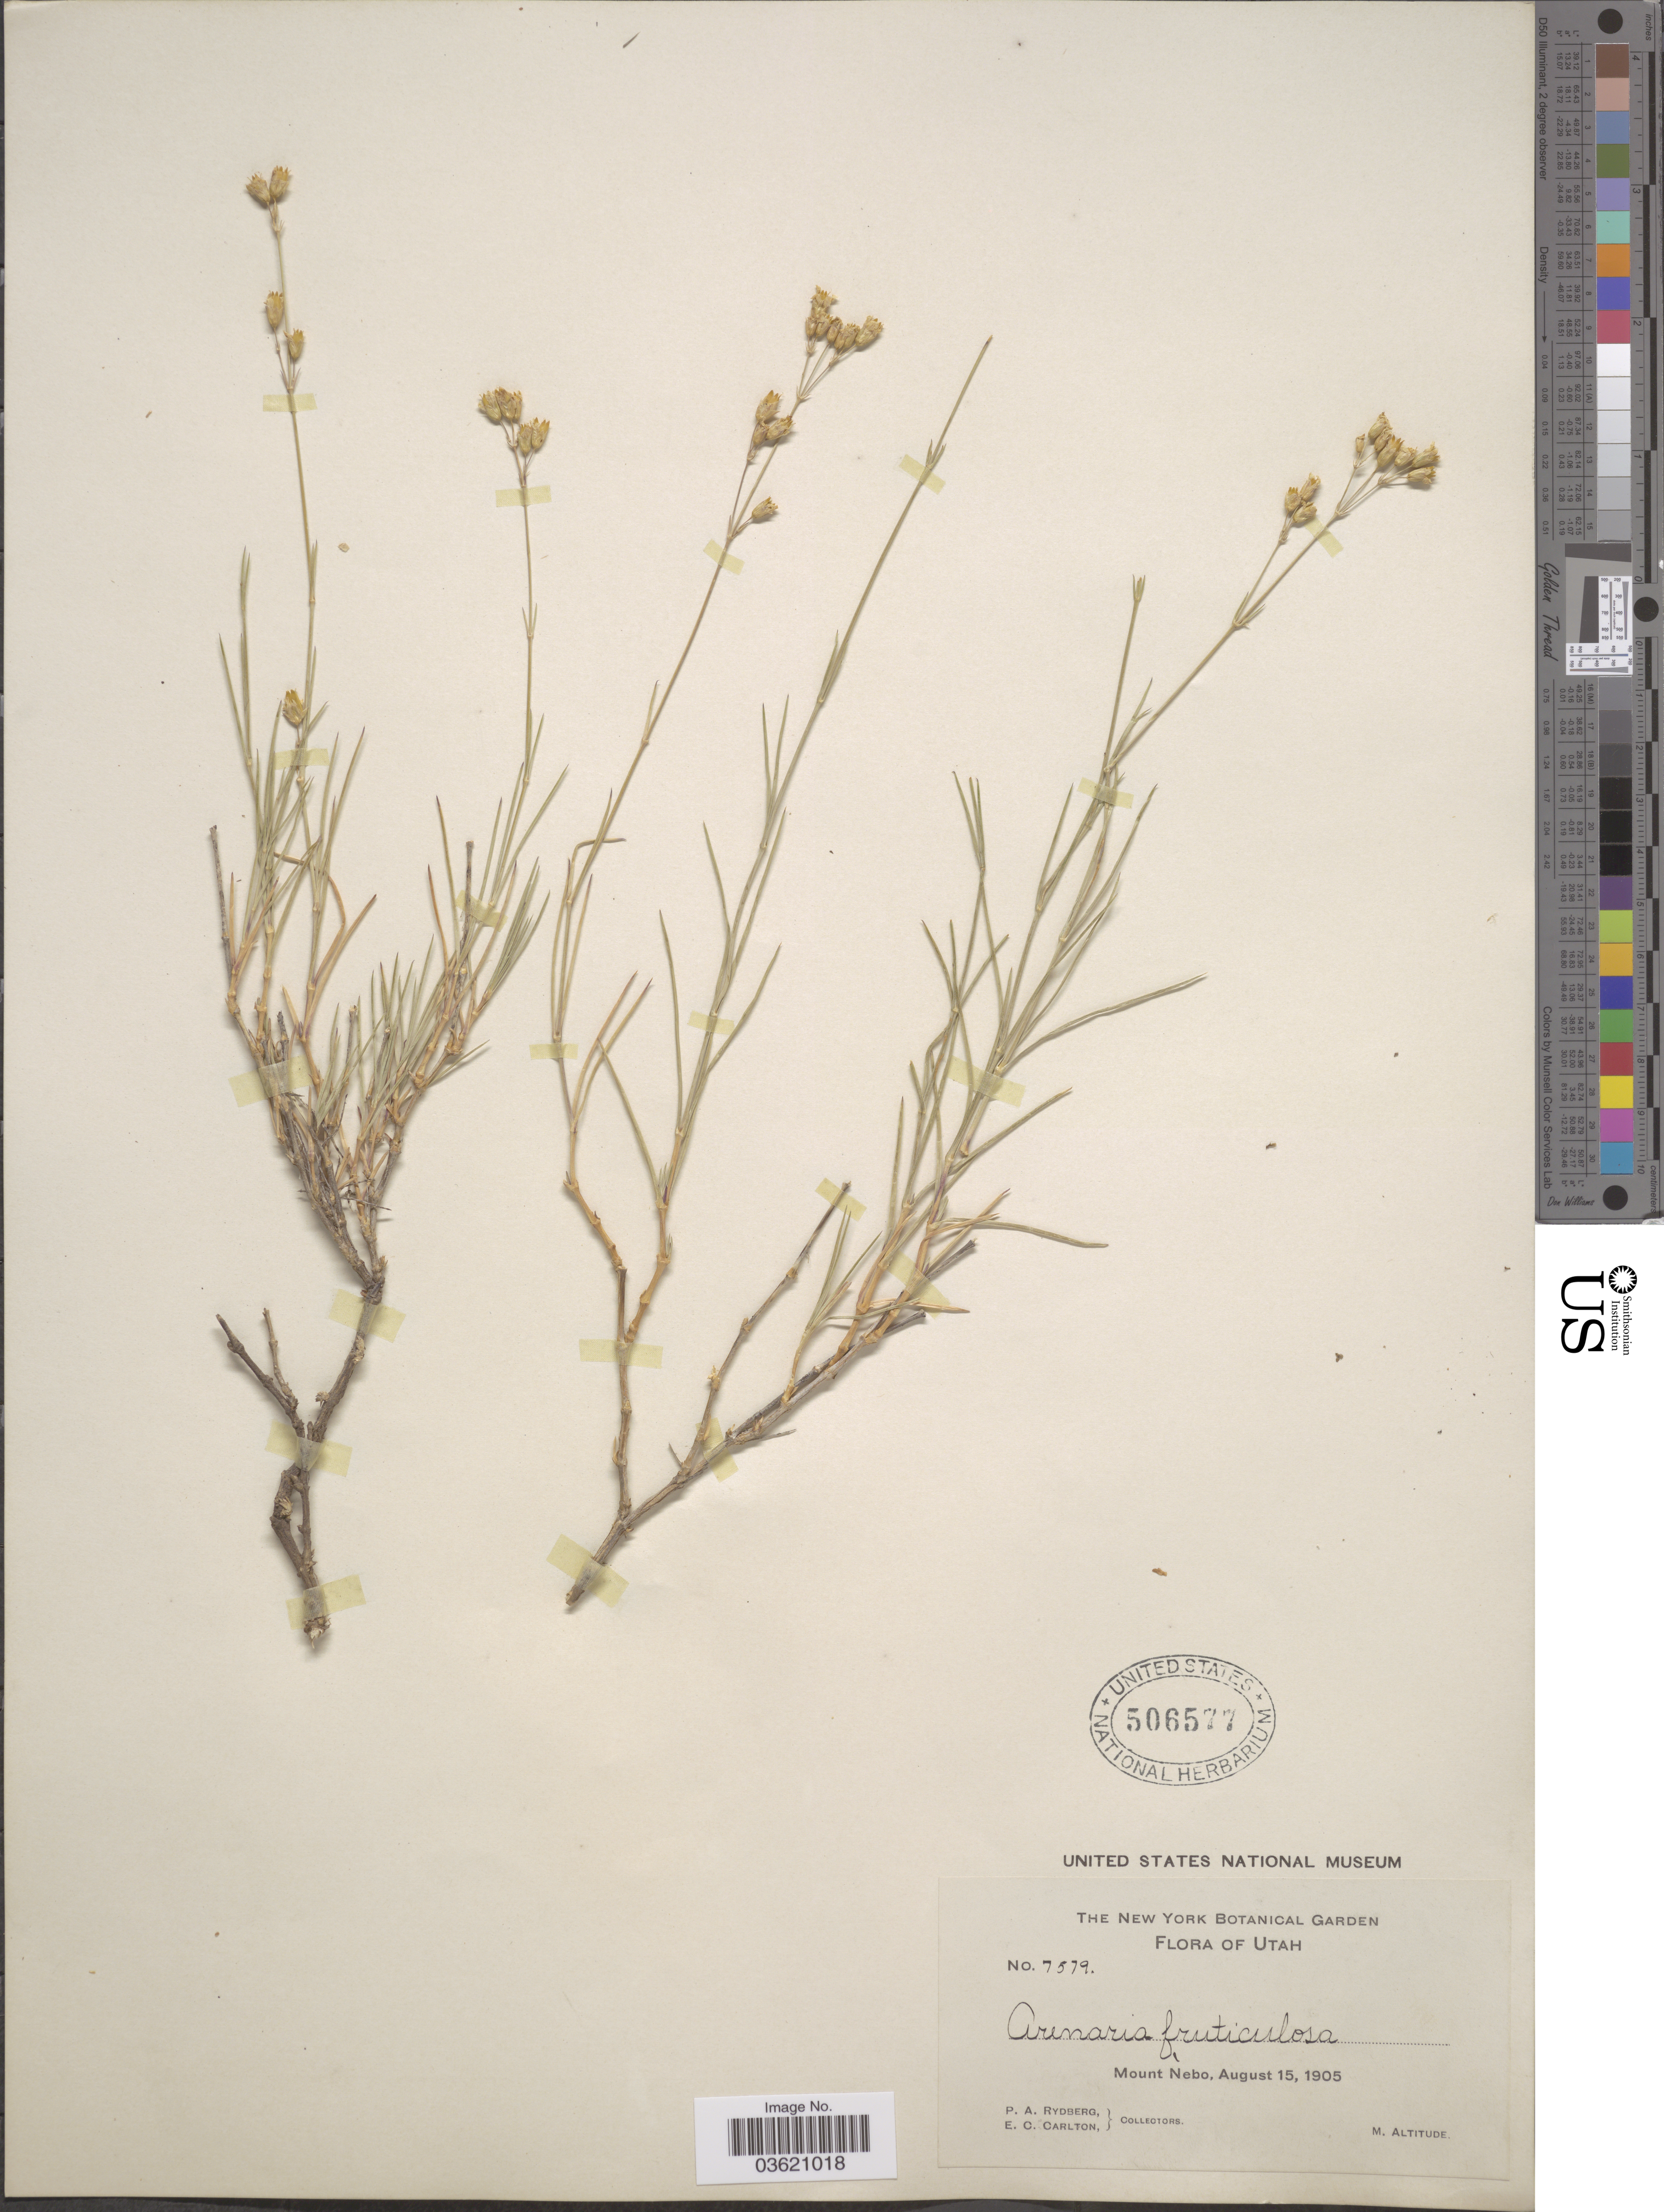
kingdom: Plantae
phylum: Tracheophyta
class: Magnoliopsida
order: Caryophyllales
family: Caryophyllaceae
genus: Eremogone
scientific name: Eremogone macradenia var. macradenia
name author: (S. Watson) Ikonn.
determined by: Strong, Mark T., (BOT), Smithsonian Institution - National Museum of Natural History (UNITED STATES)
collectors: P. A. Rydberg & E. Carlton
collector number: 7579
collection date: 1905-08-15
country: United States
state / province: Utah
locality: Mount Nebo.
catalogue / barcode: US 506577